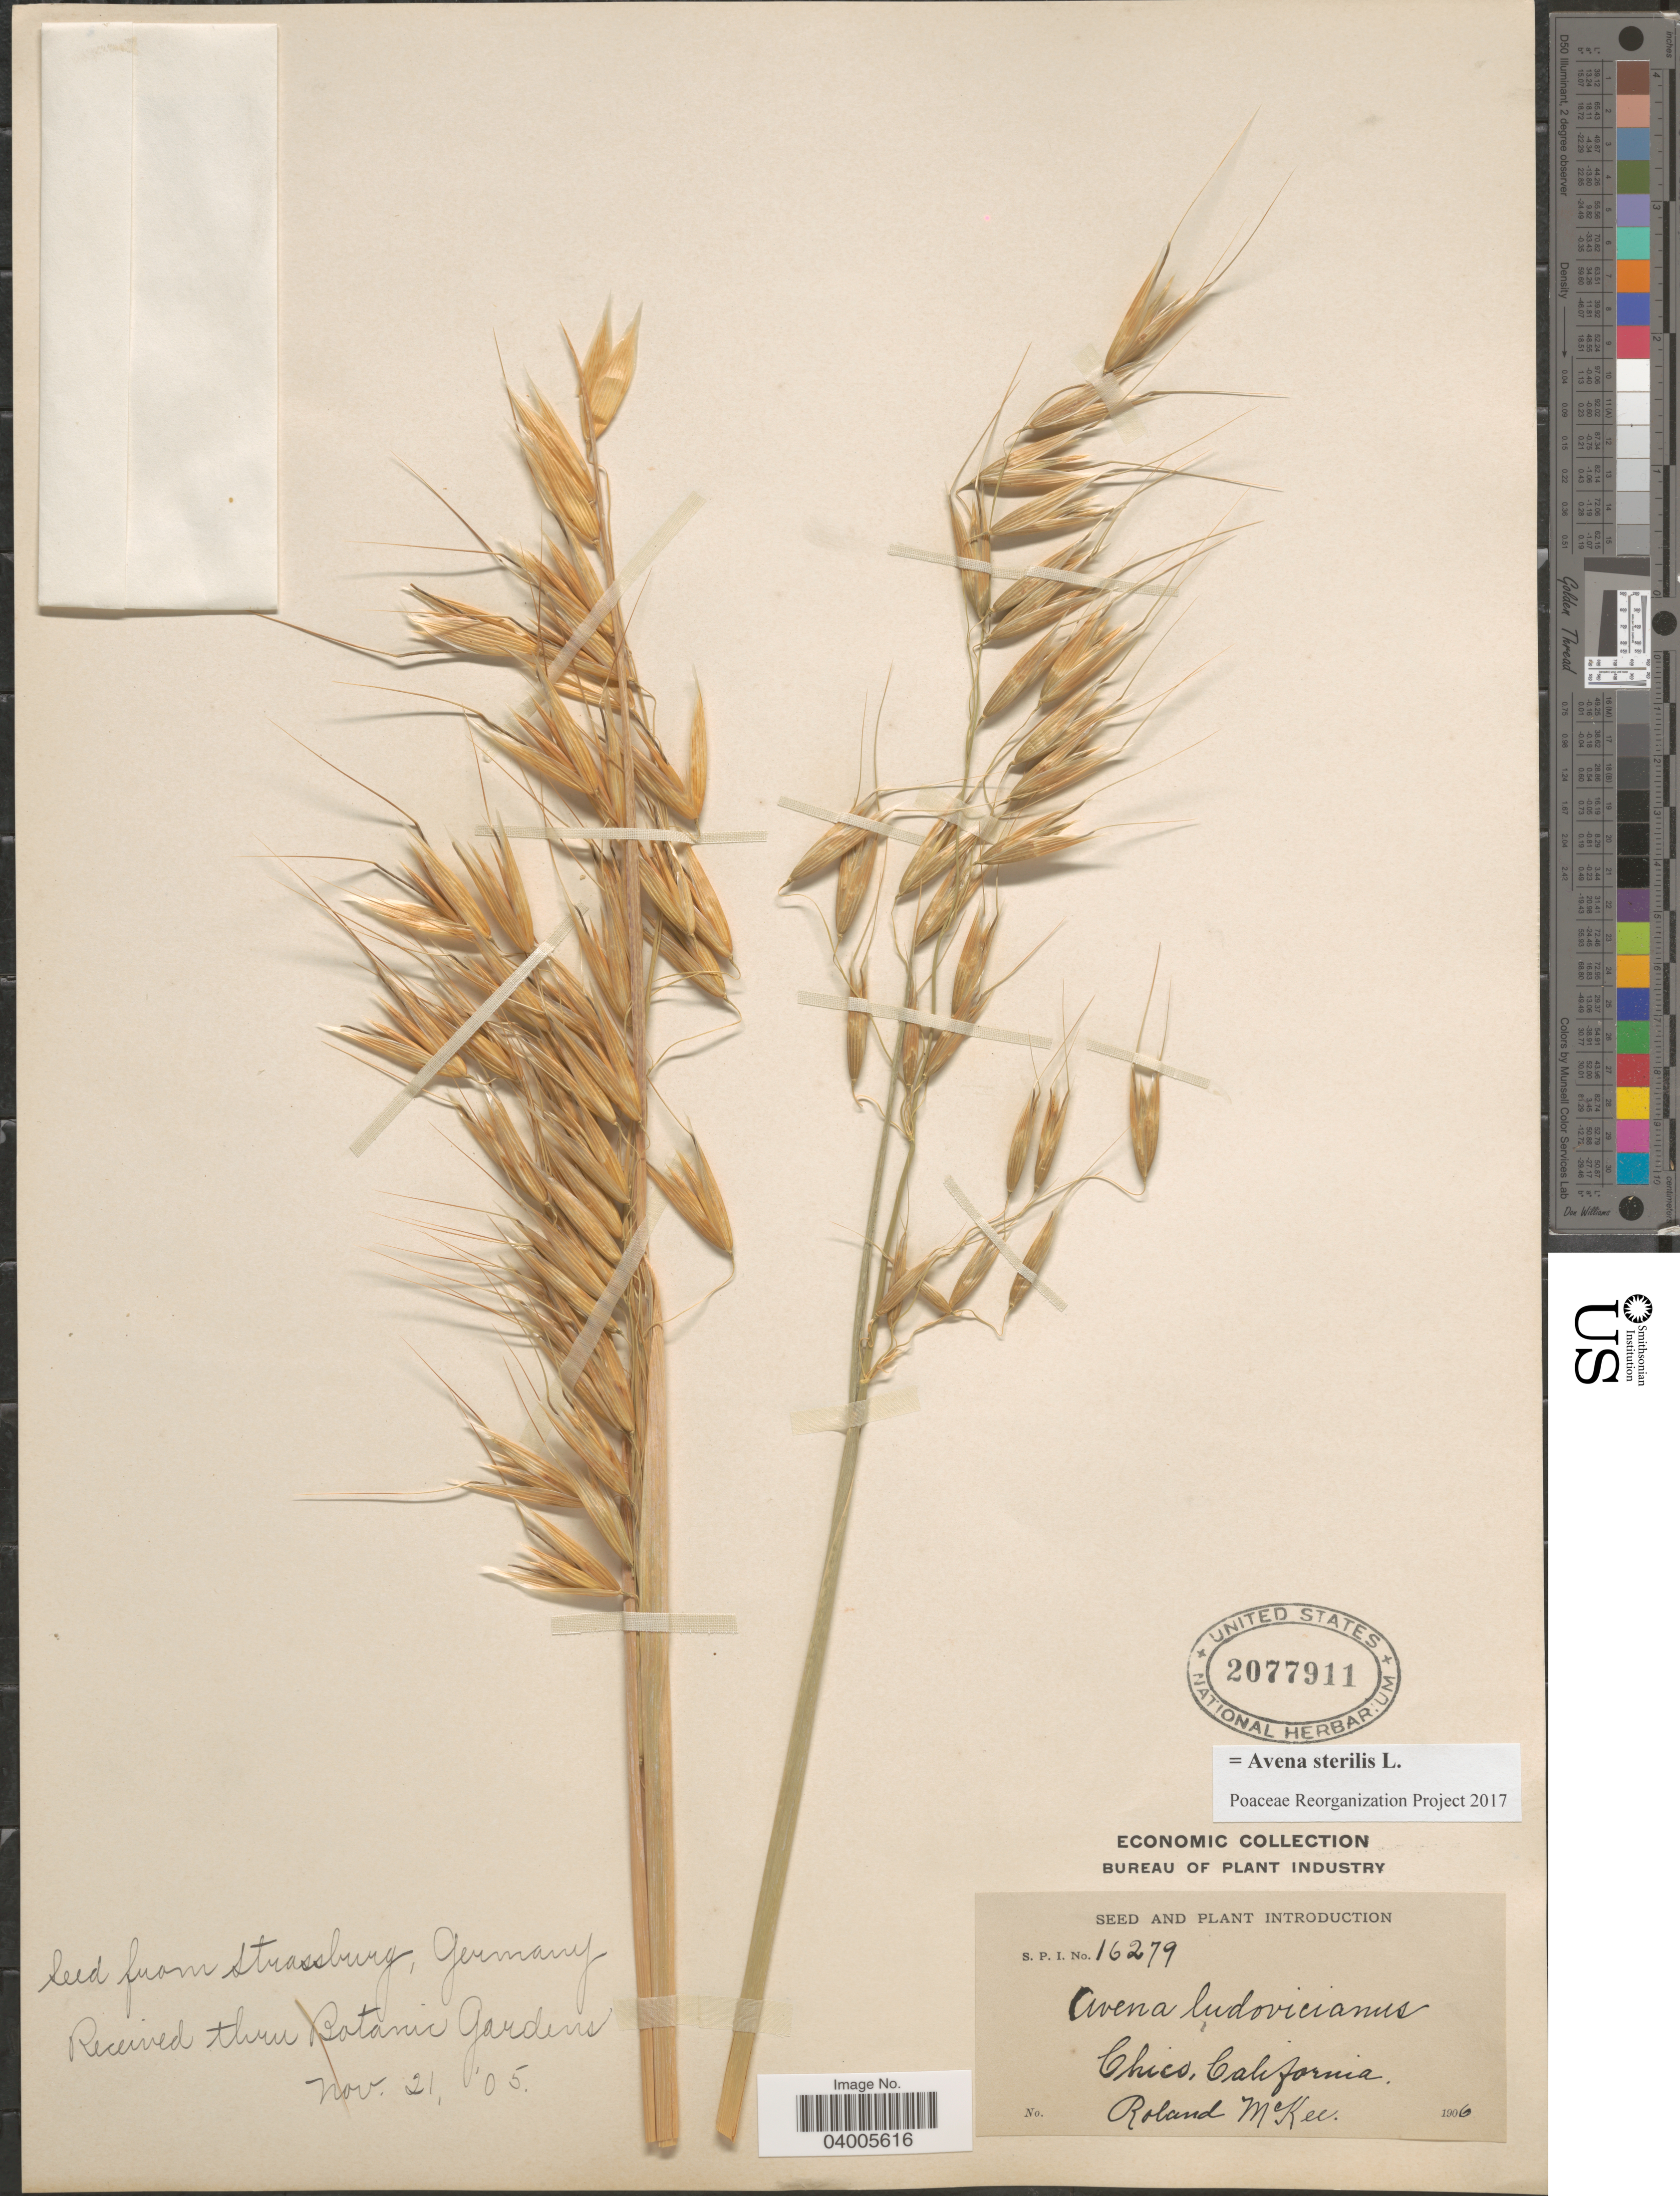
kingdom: Plantae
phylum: Tracheophyta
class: Liliopsida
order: Poales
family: Poaceae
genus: Avena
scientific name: Avena sterilis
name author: L.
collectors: R. Mckee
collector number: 16279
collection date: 1906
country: United States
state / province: California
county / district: Butte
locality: Chico.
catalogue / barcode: US 2077911